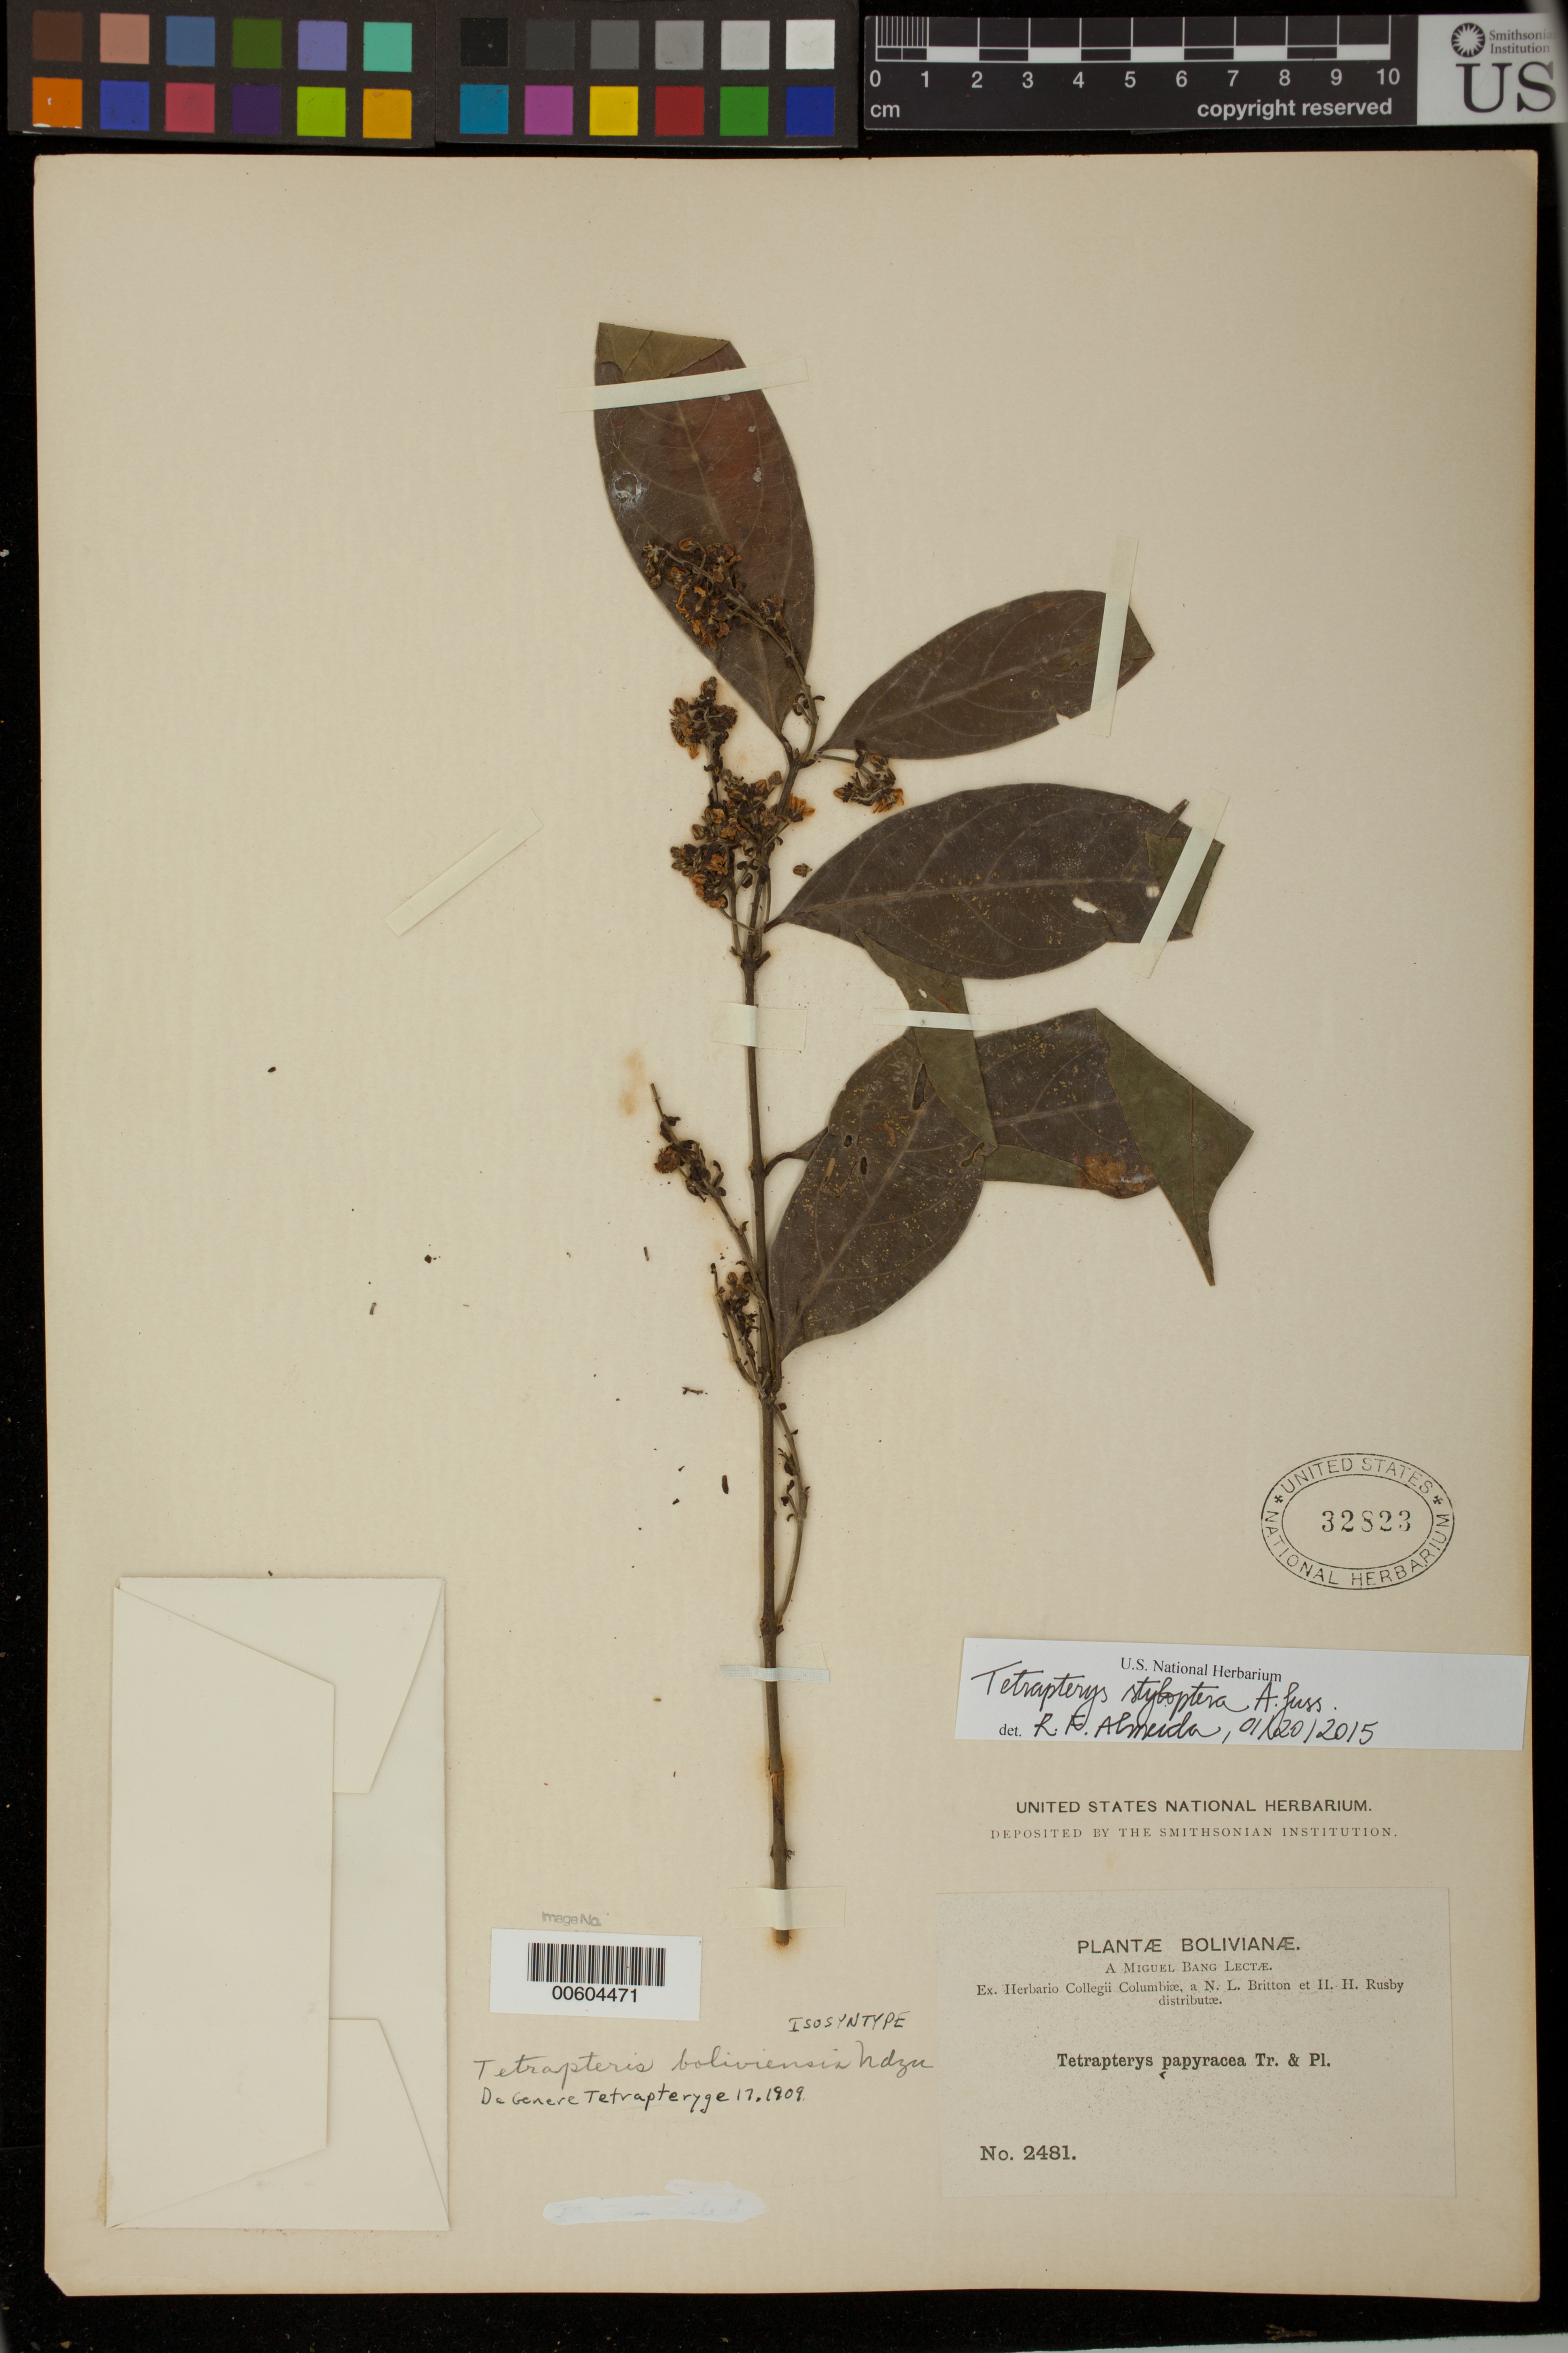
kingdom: Plantae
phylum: Tracheophyta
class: Magnoliopsida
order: Malpighiales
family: Malpighiaceae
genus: Tetrapterys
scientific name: Tetrapterys boliviensis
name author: Nied.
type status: Isosyntype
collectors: M. Bang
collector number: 2481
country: Bolivia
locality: Mapiri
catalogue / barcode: US 32823